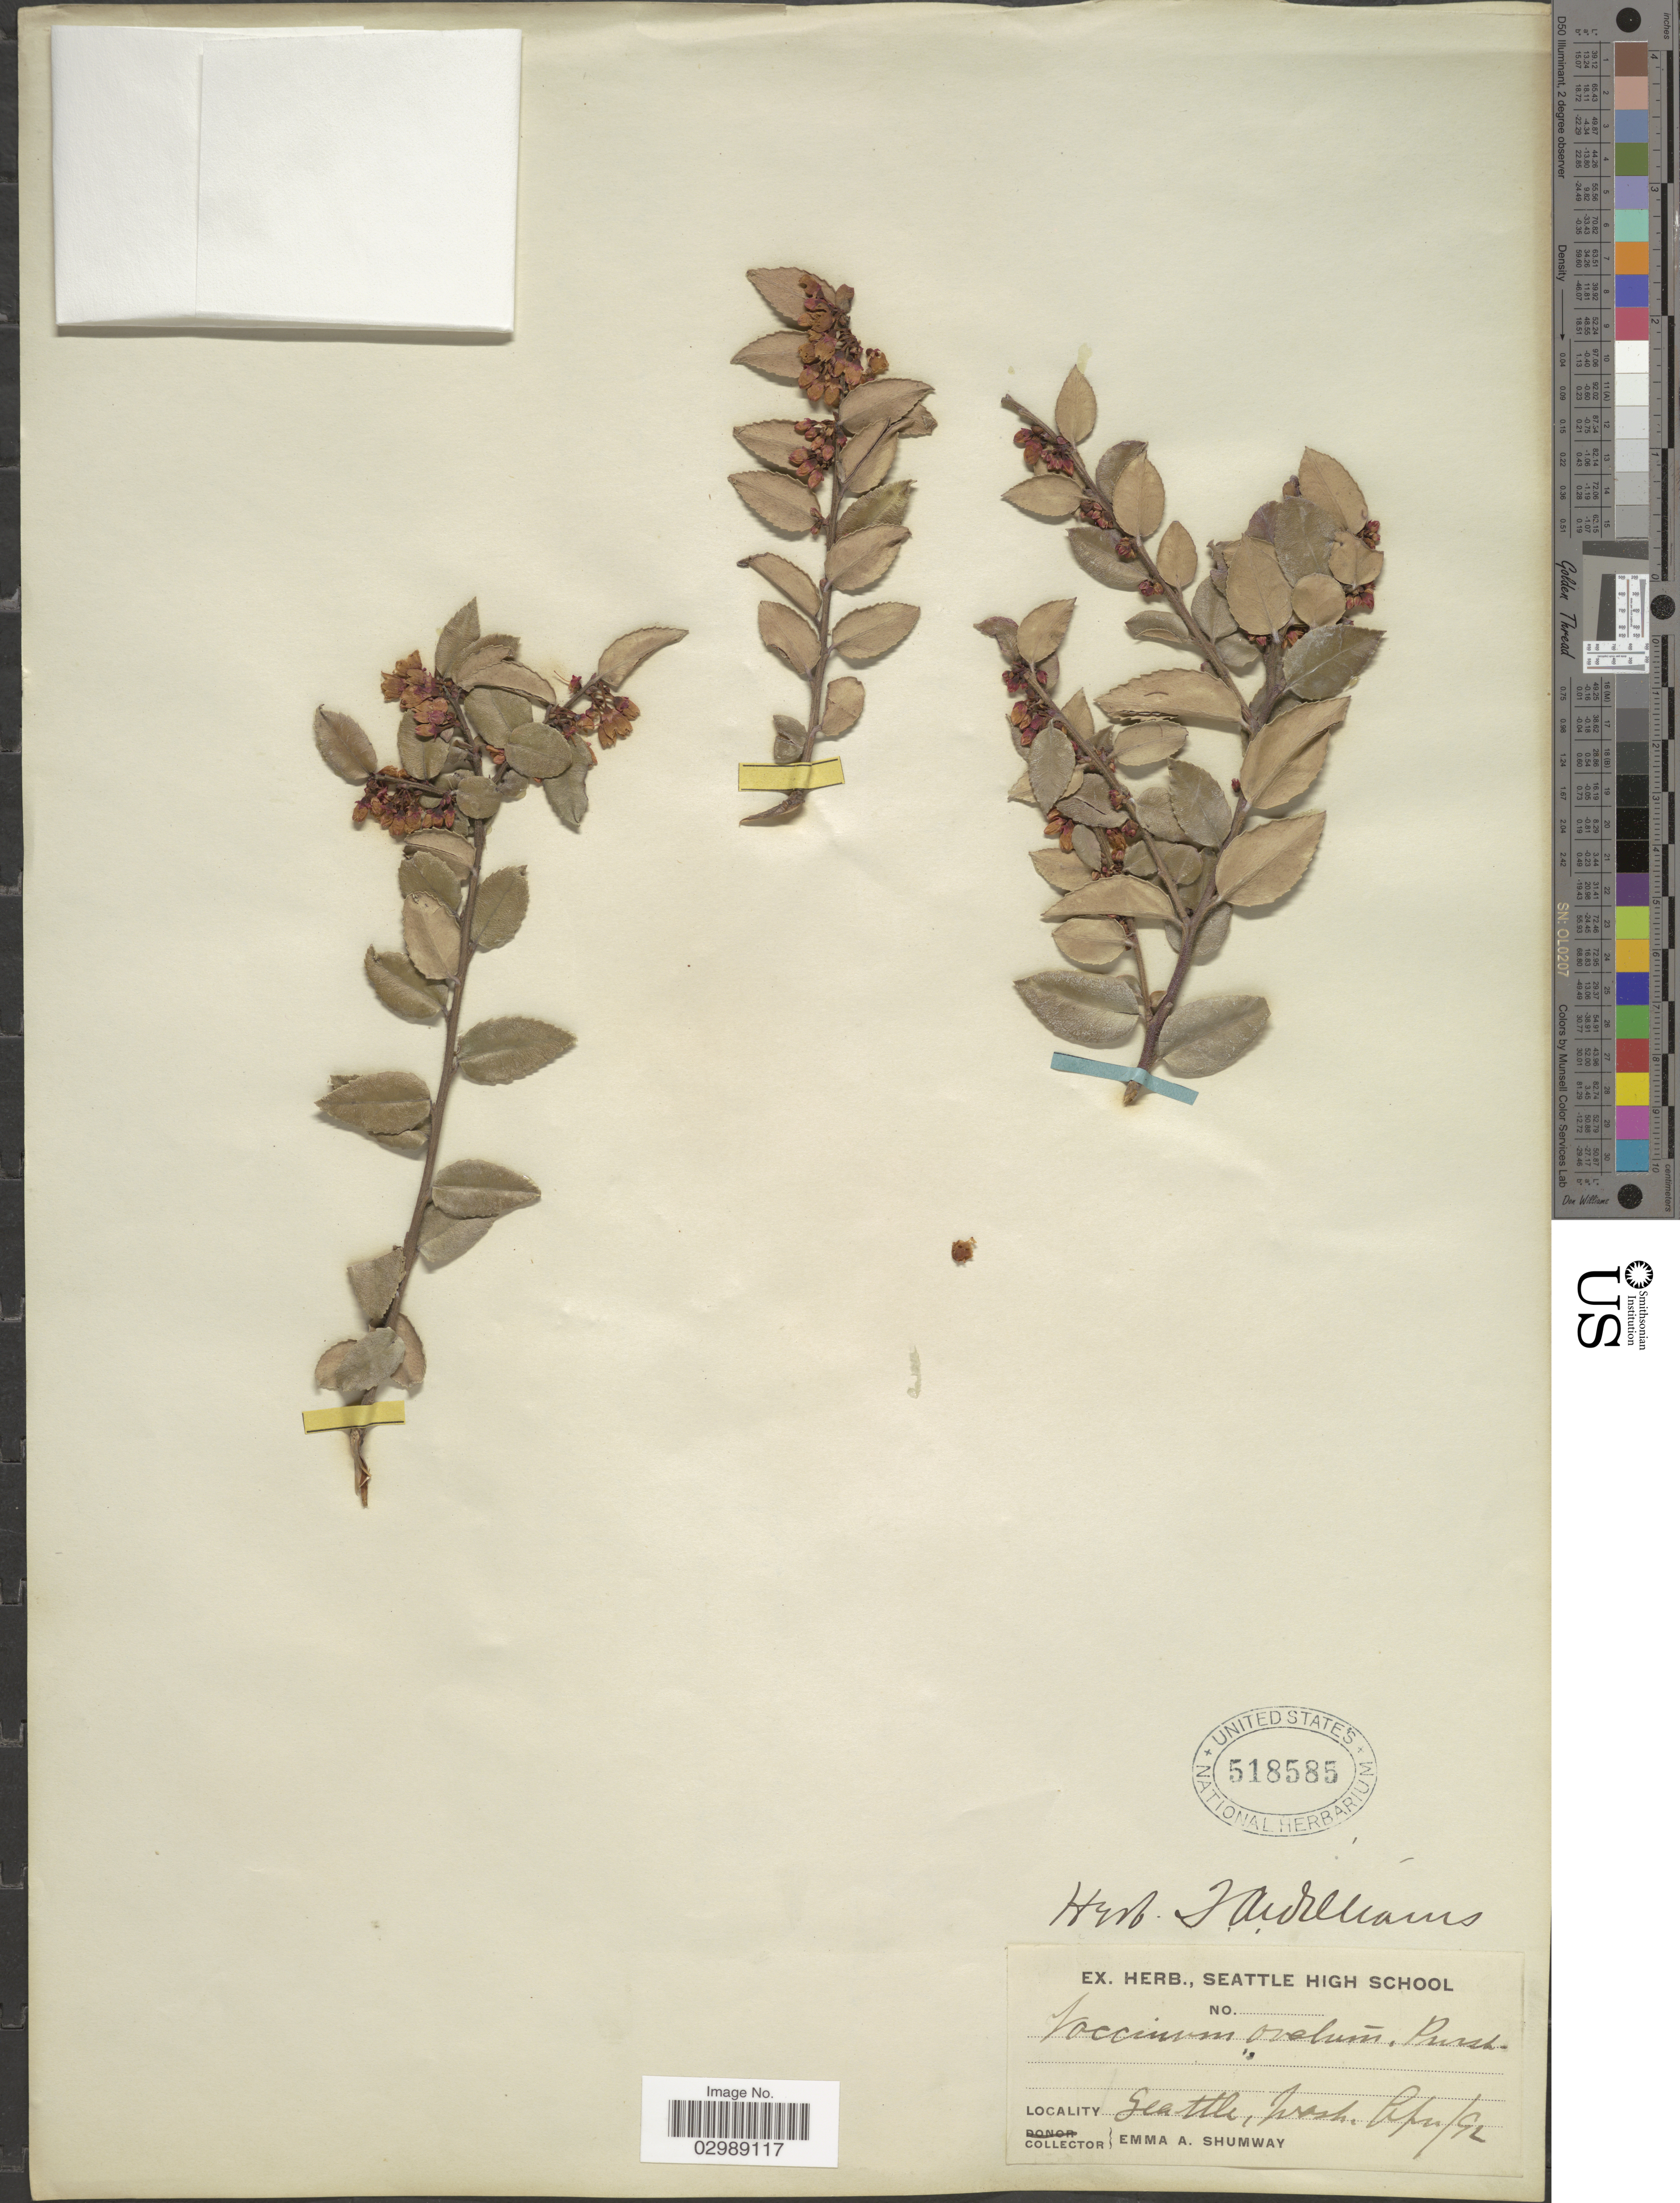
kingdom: Plantae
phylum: Tracheophyta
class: Magnoliopsida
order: Ericales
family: Ericaceae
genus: Vaccinium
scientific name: Vaccinium ovatum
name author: Pursh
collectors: E. Shumway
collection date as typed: Transcribed d/m/y: /4/92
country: United States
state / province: Washington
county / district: King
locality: Seattle.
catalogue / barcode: US 518585